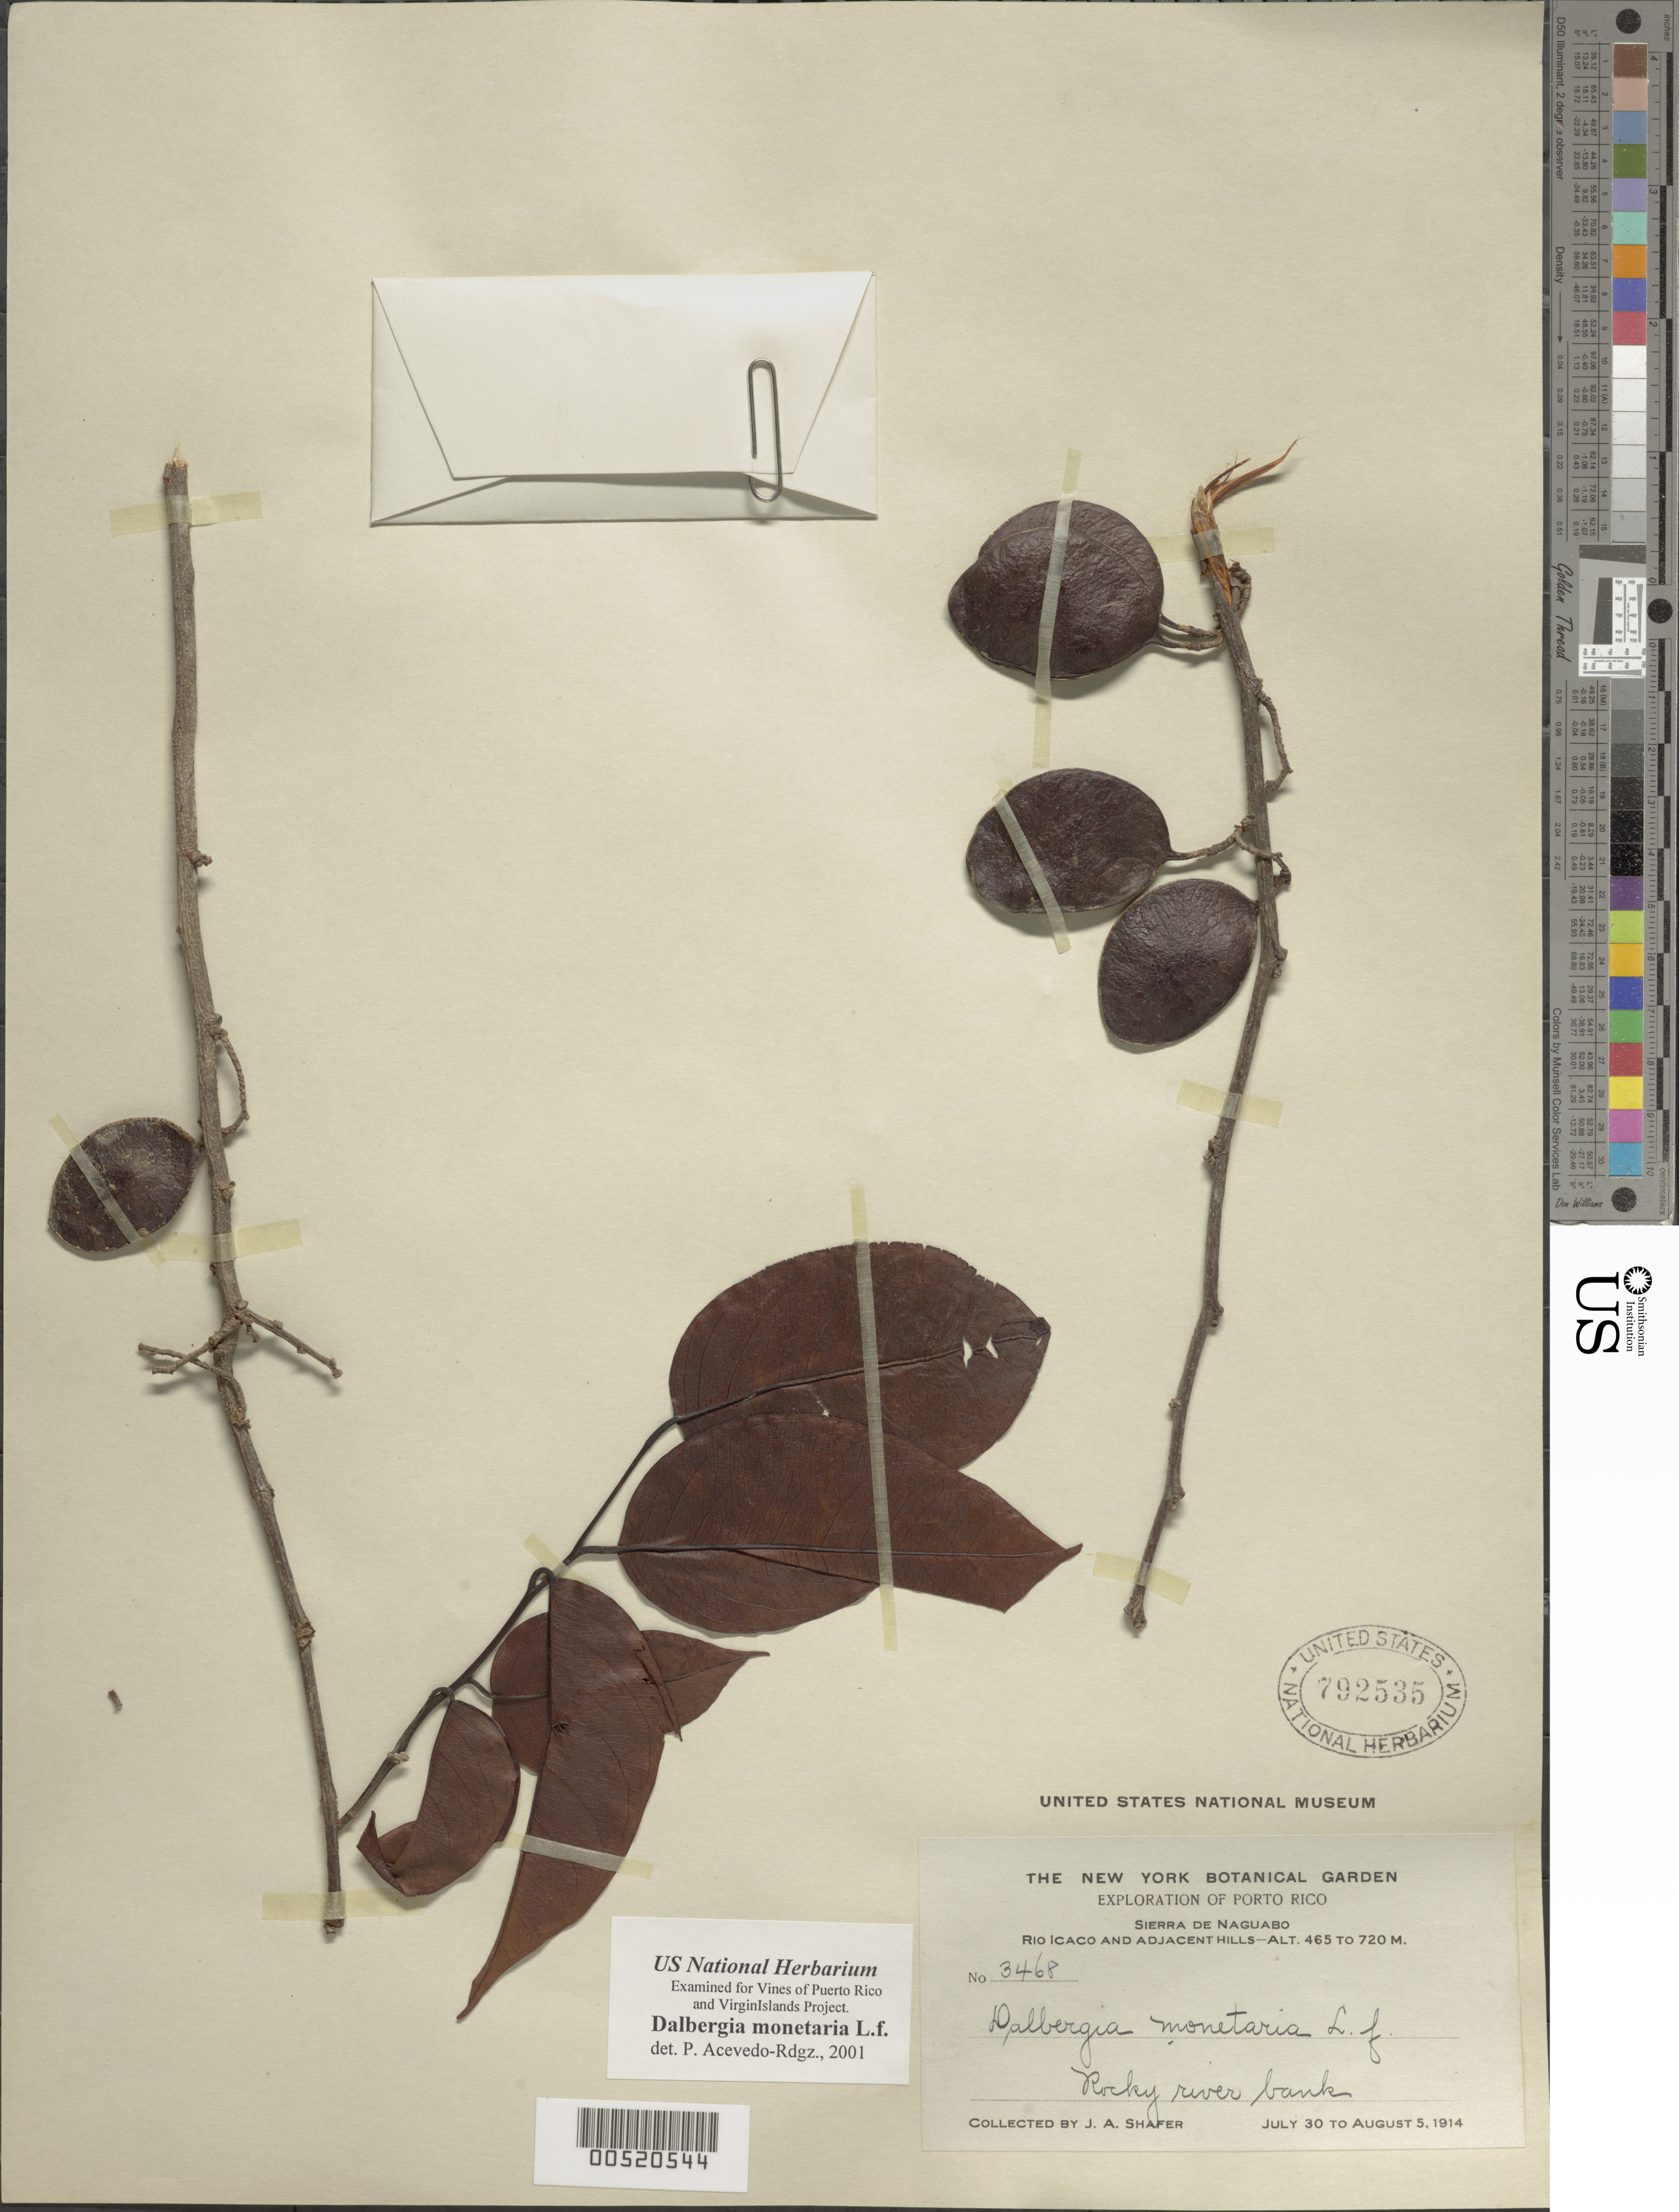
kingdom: Plantae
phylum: Tracheophyta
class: Magnoliopsida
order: Fabales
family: Fabaceae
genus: Dalbergia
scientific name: Dalbergia monetaria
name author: L. f.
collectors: J. A. Shafer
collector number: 3468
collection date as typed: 30 Jul 1914 to 05 Aug 1914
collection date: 1914-07-30/1914-08-05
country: Puerto Rico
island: Greater Antilles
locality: Sierra de Naguabo, Rio Icaco and adjacent hills. Rocky river bank.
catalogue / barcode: US 792535